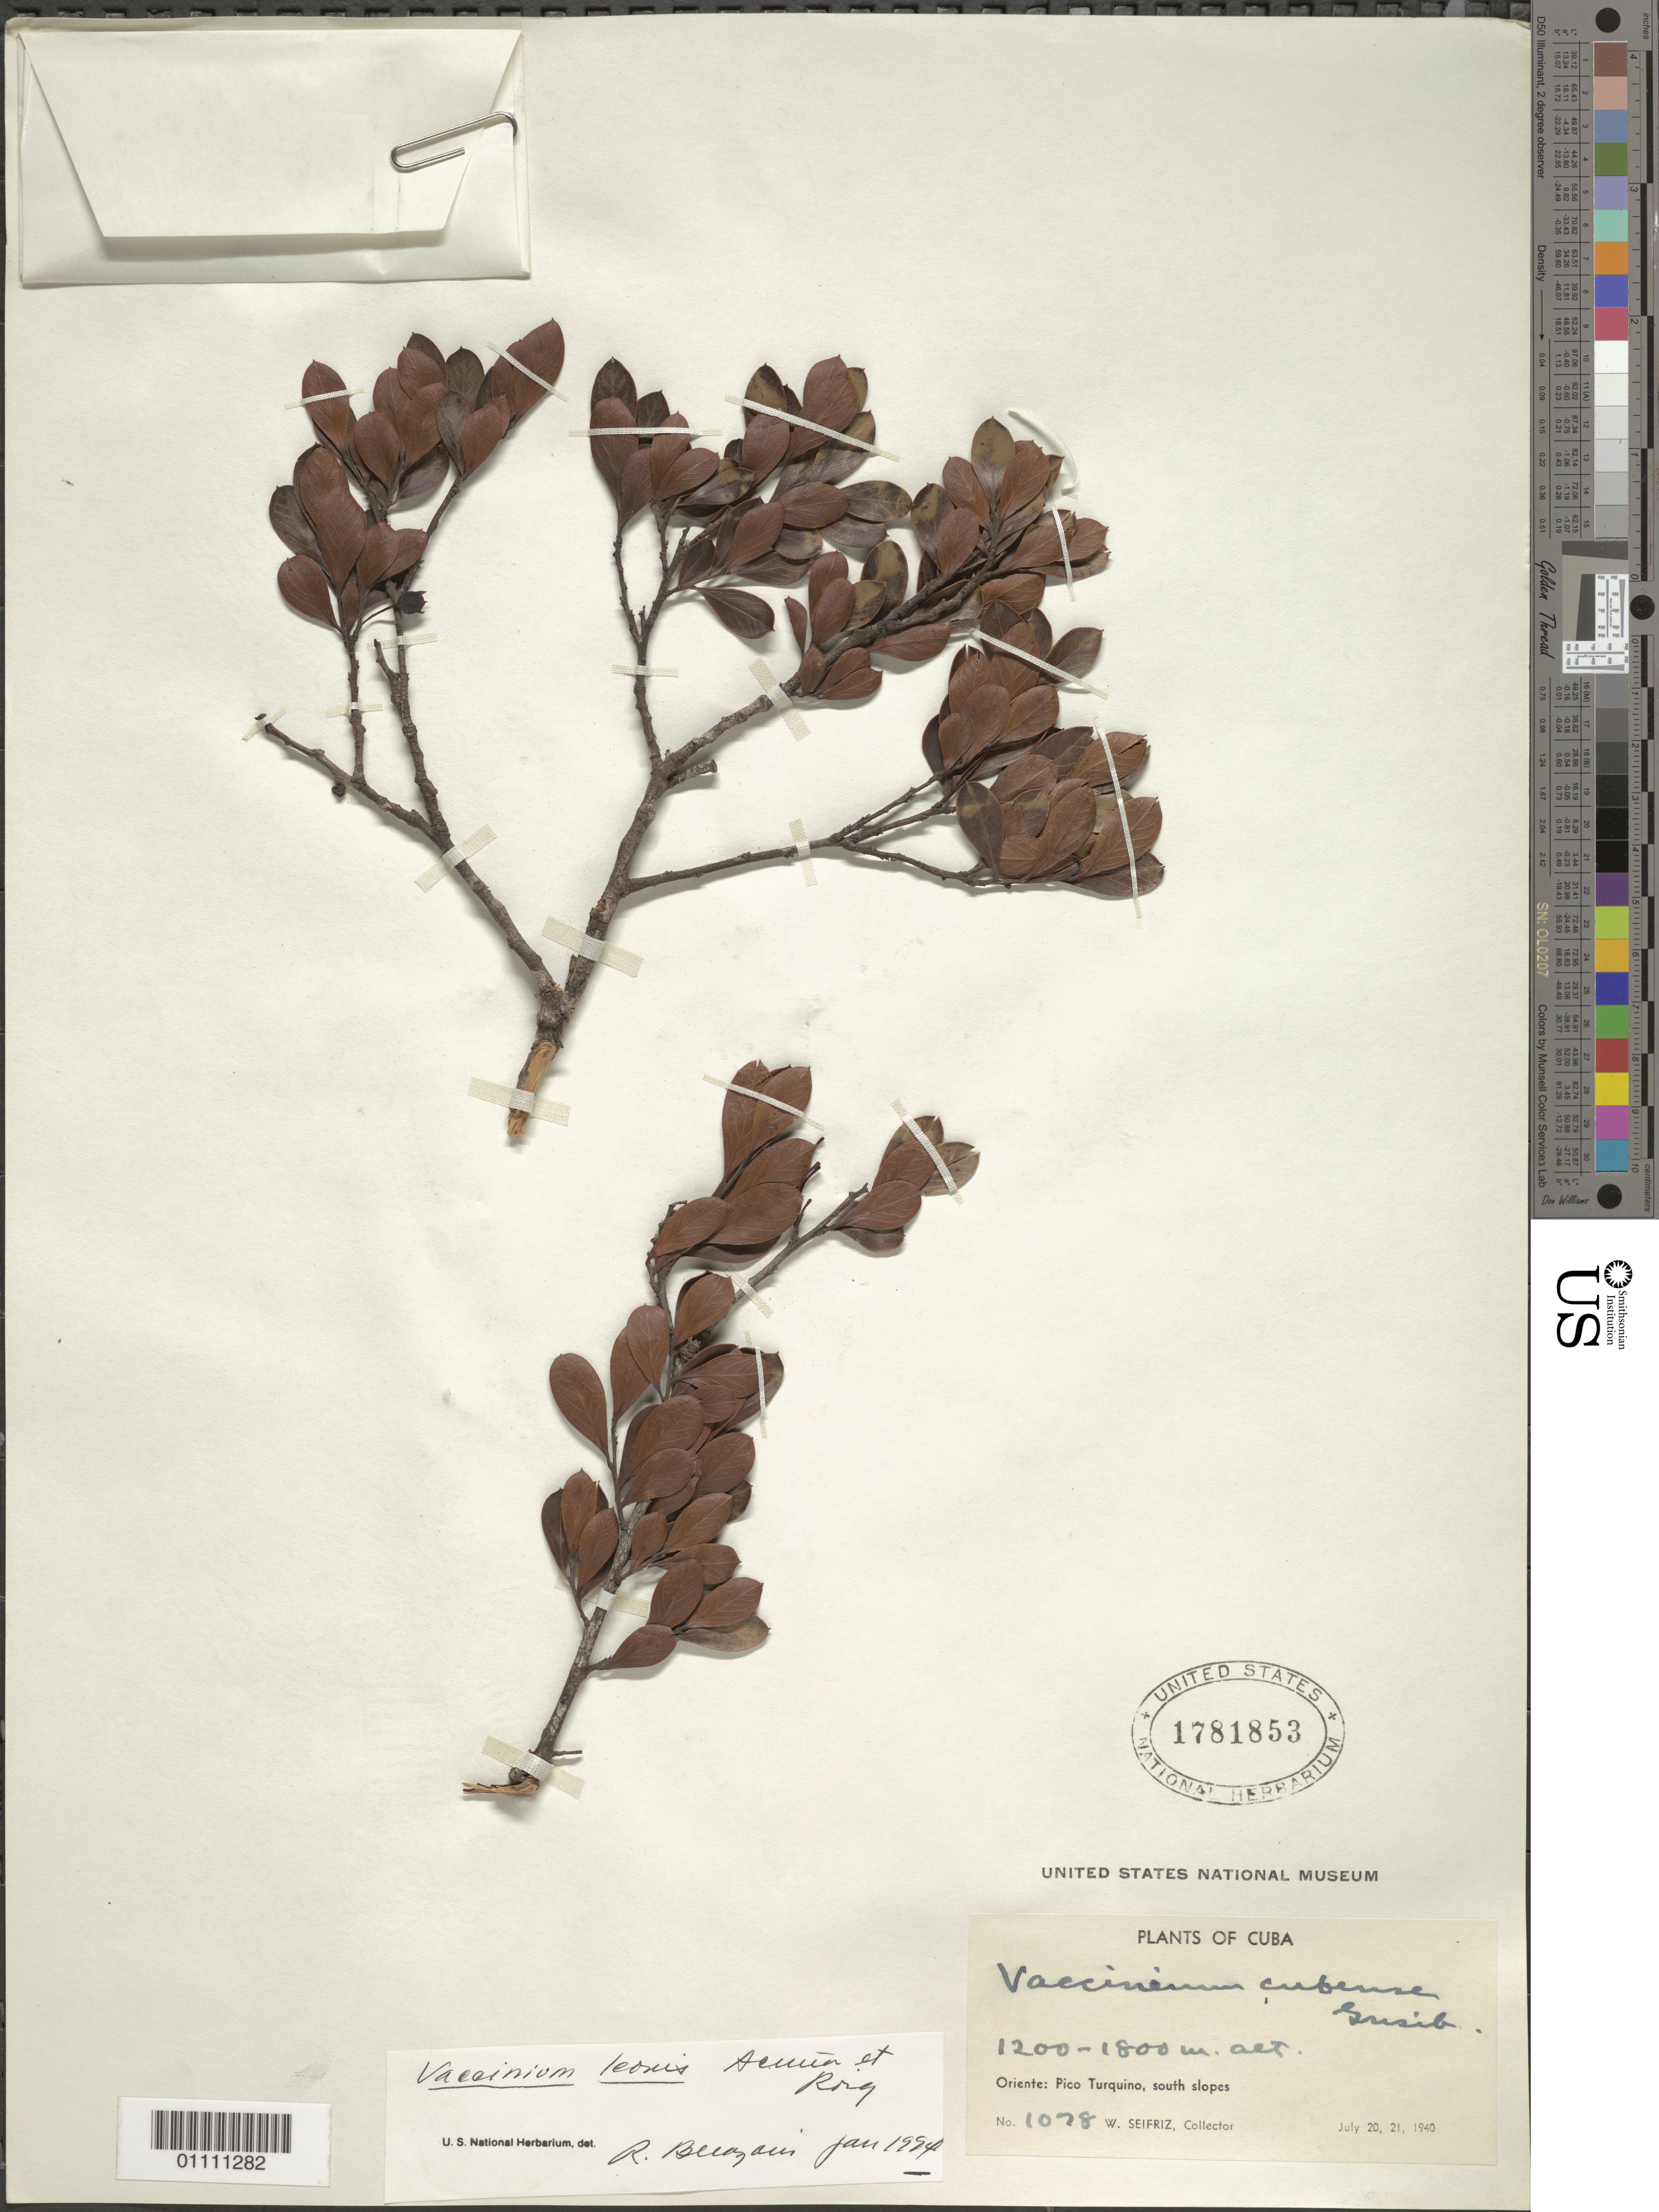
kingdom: Plantae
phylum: Tracheophyta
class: Magnoliopsida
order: Ericales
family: Ericaceae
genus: Vaccinium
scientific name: Vaccinium leonis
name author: Acuña & Roíg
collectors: W. Seifriz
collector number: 1078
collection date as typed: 20 Jul 1940 and 21 Jul 1940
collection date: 1940-07-20,1940-07-21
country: Cuba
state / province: Oriente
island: Cuba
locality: Pico Turquina, S slopes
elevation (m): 1200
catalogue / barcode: US 1781853